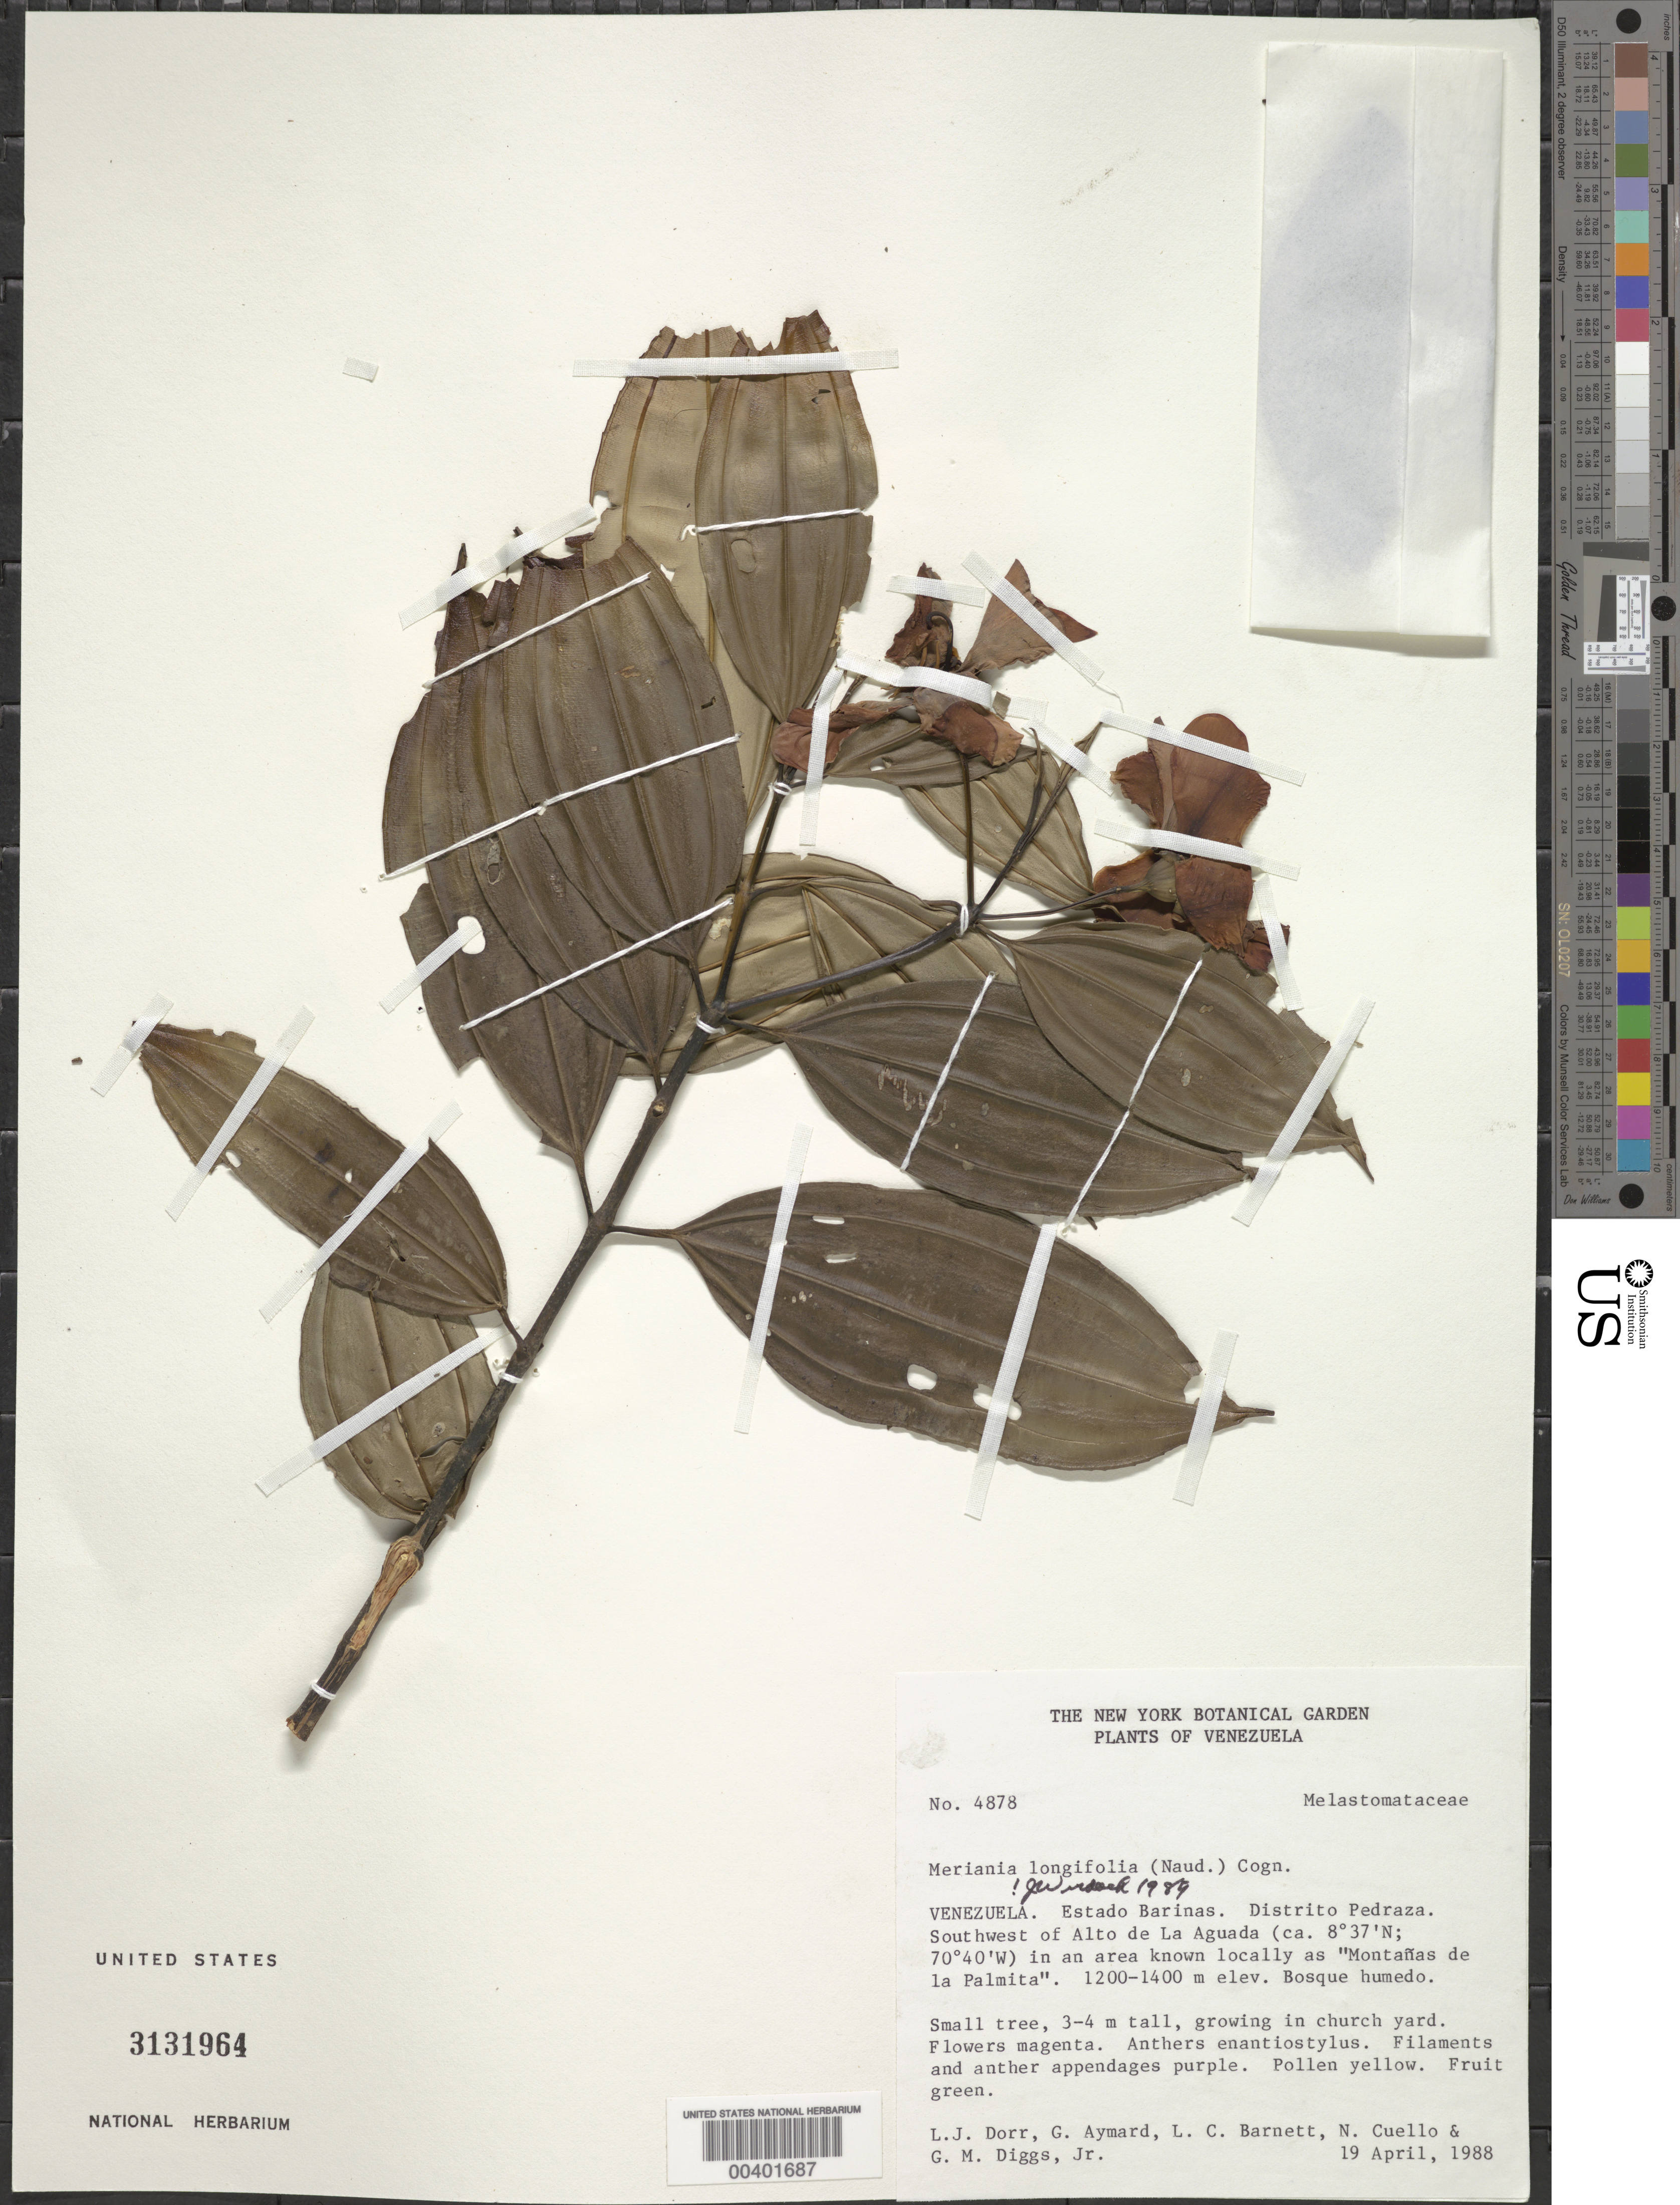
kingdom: Plantae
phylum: Tracheophyta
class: Magnoliopsida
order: Myrtales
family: Melastomataceae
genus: Meriania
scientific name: Meriania longifolia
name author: (Naudin) Cogn.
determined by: Wurdack, John J., (US), US (UNITED STATES)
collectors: L. J. Dorr, G. A. Aymard, L. C. Barnett, N. L. Cuello & G. Diggs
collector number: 4878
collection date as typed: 19 Apr 1988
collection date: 1988-04-19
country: Venezuela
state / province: Barinas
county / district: Pedraza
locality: SW of Alto de La Aguada in an area known locally as "Montañas de la Palmita"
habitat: Bosque húmedo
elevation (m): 1200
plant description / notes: NY, PORT, US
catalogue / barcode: US 3131964